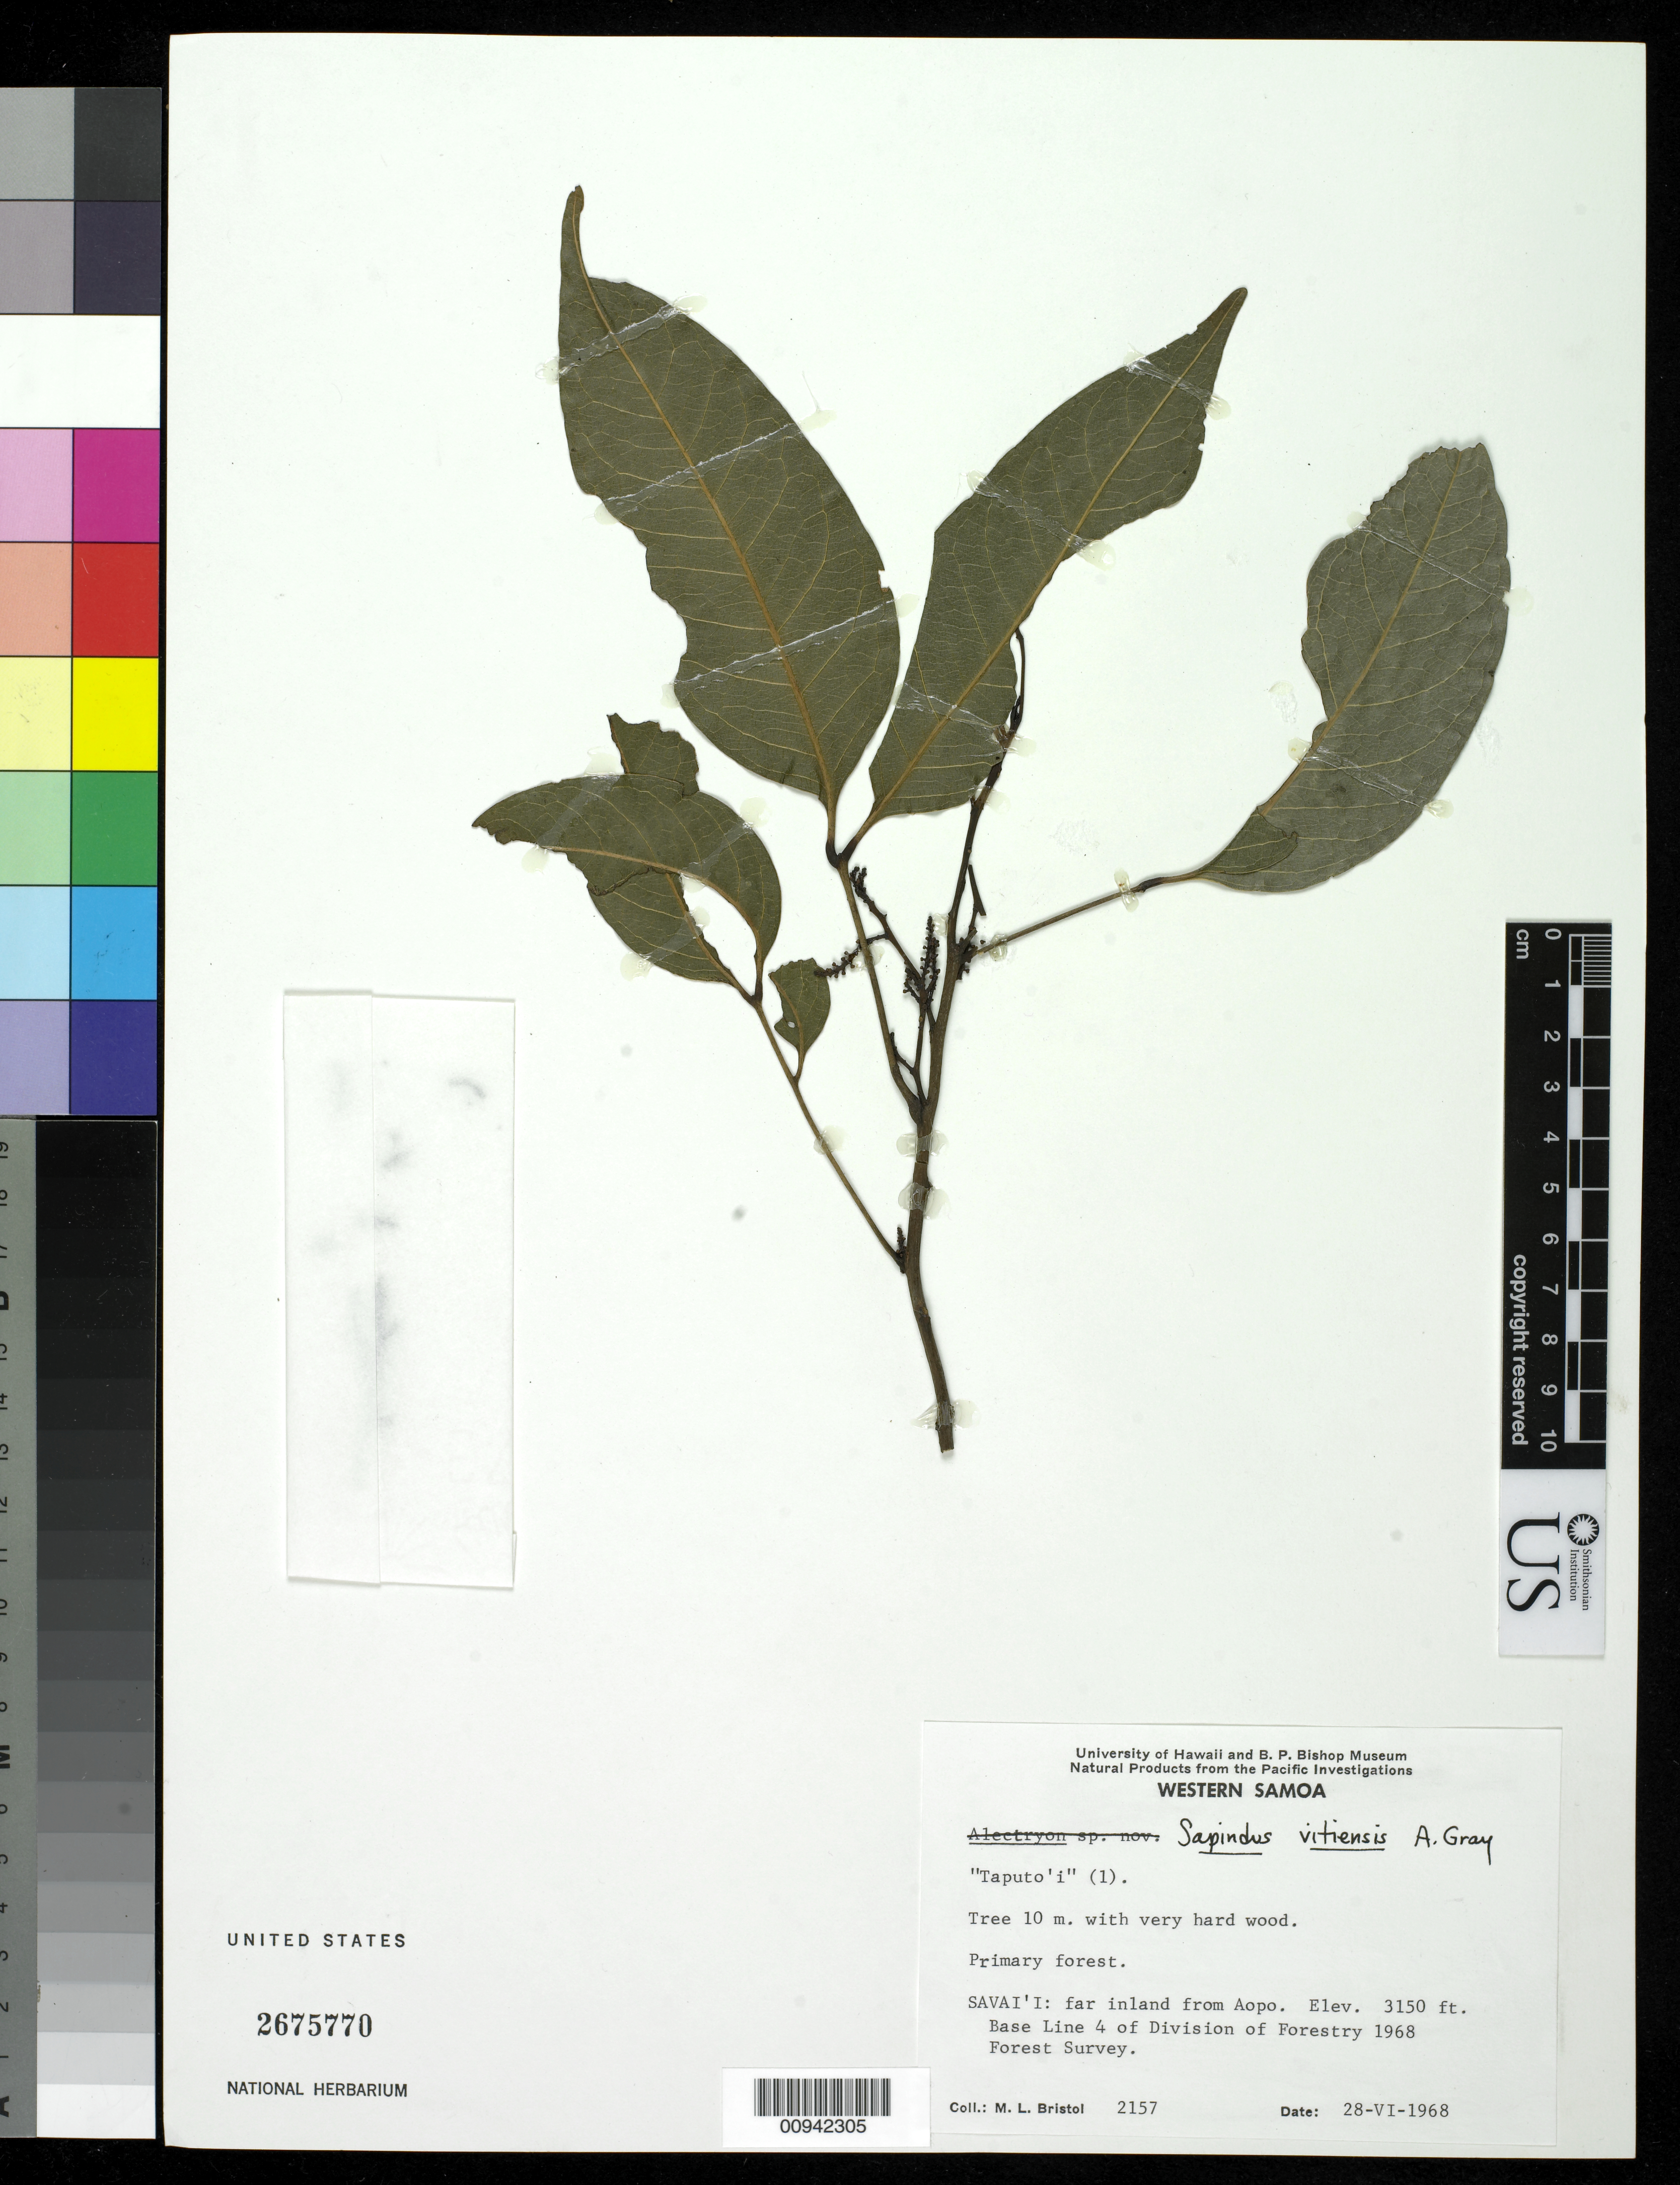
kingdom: Plantae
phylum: Tracheophyta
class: Magnoliopsida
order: Sapindales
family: Sapindaceae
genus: Sapindus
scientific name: Sapindus vitiensis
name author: A. Gray in Wilkes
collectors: M. L. Bristol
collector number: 2157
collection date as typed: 28 Jun 1968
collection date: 1968-06-28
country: Samoa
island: Savai'i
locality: primary forest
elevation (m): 960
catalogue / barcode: US 2675770